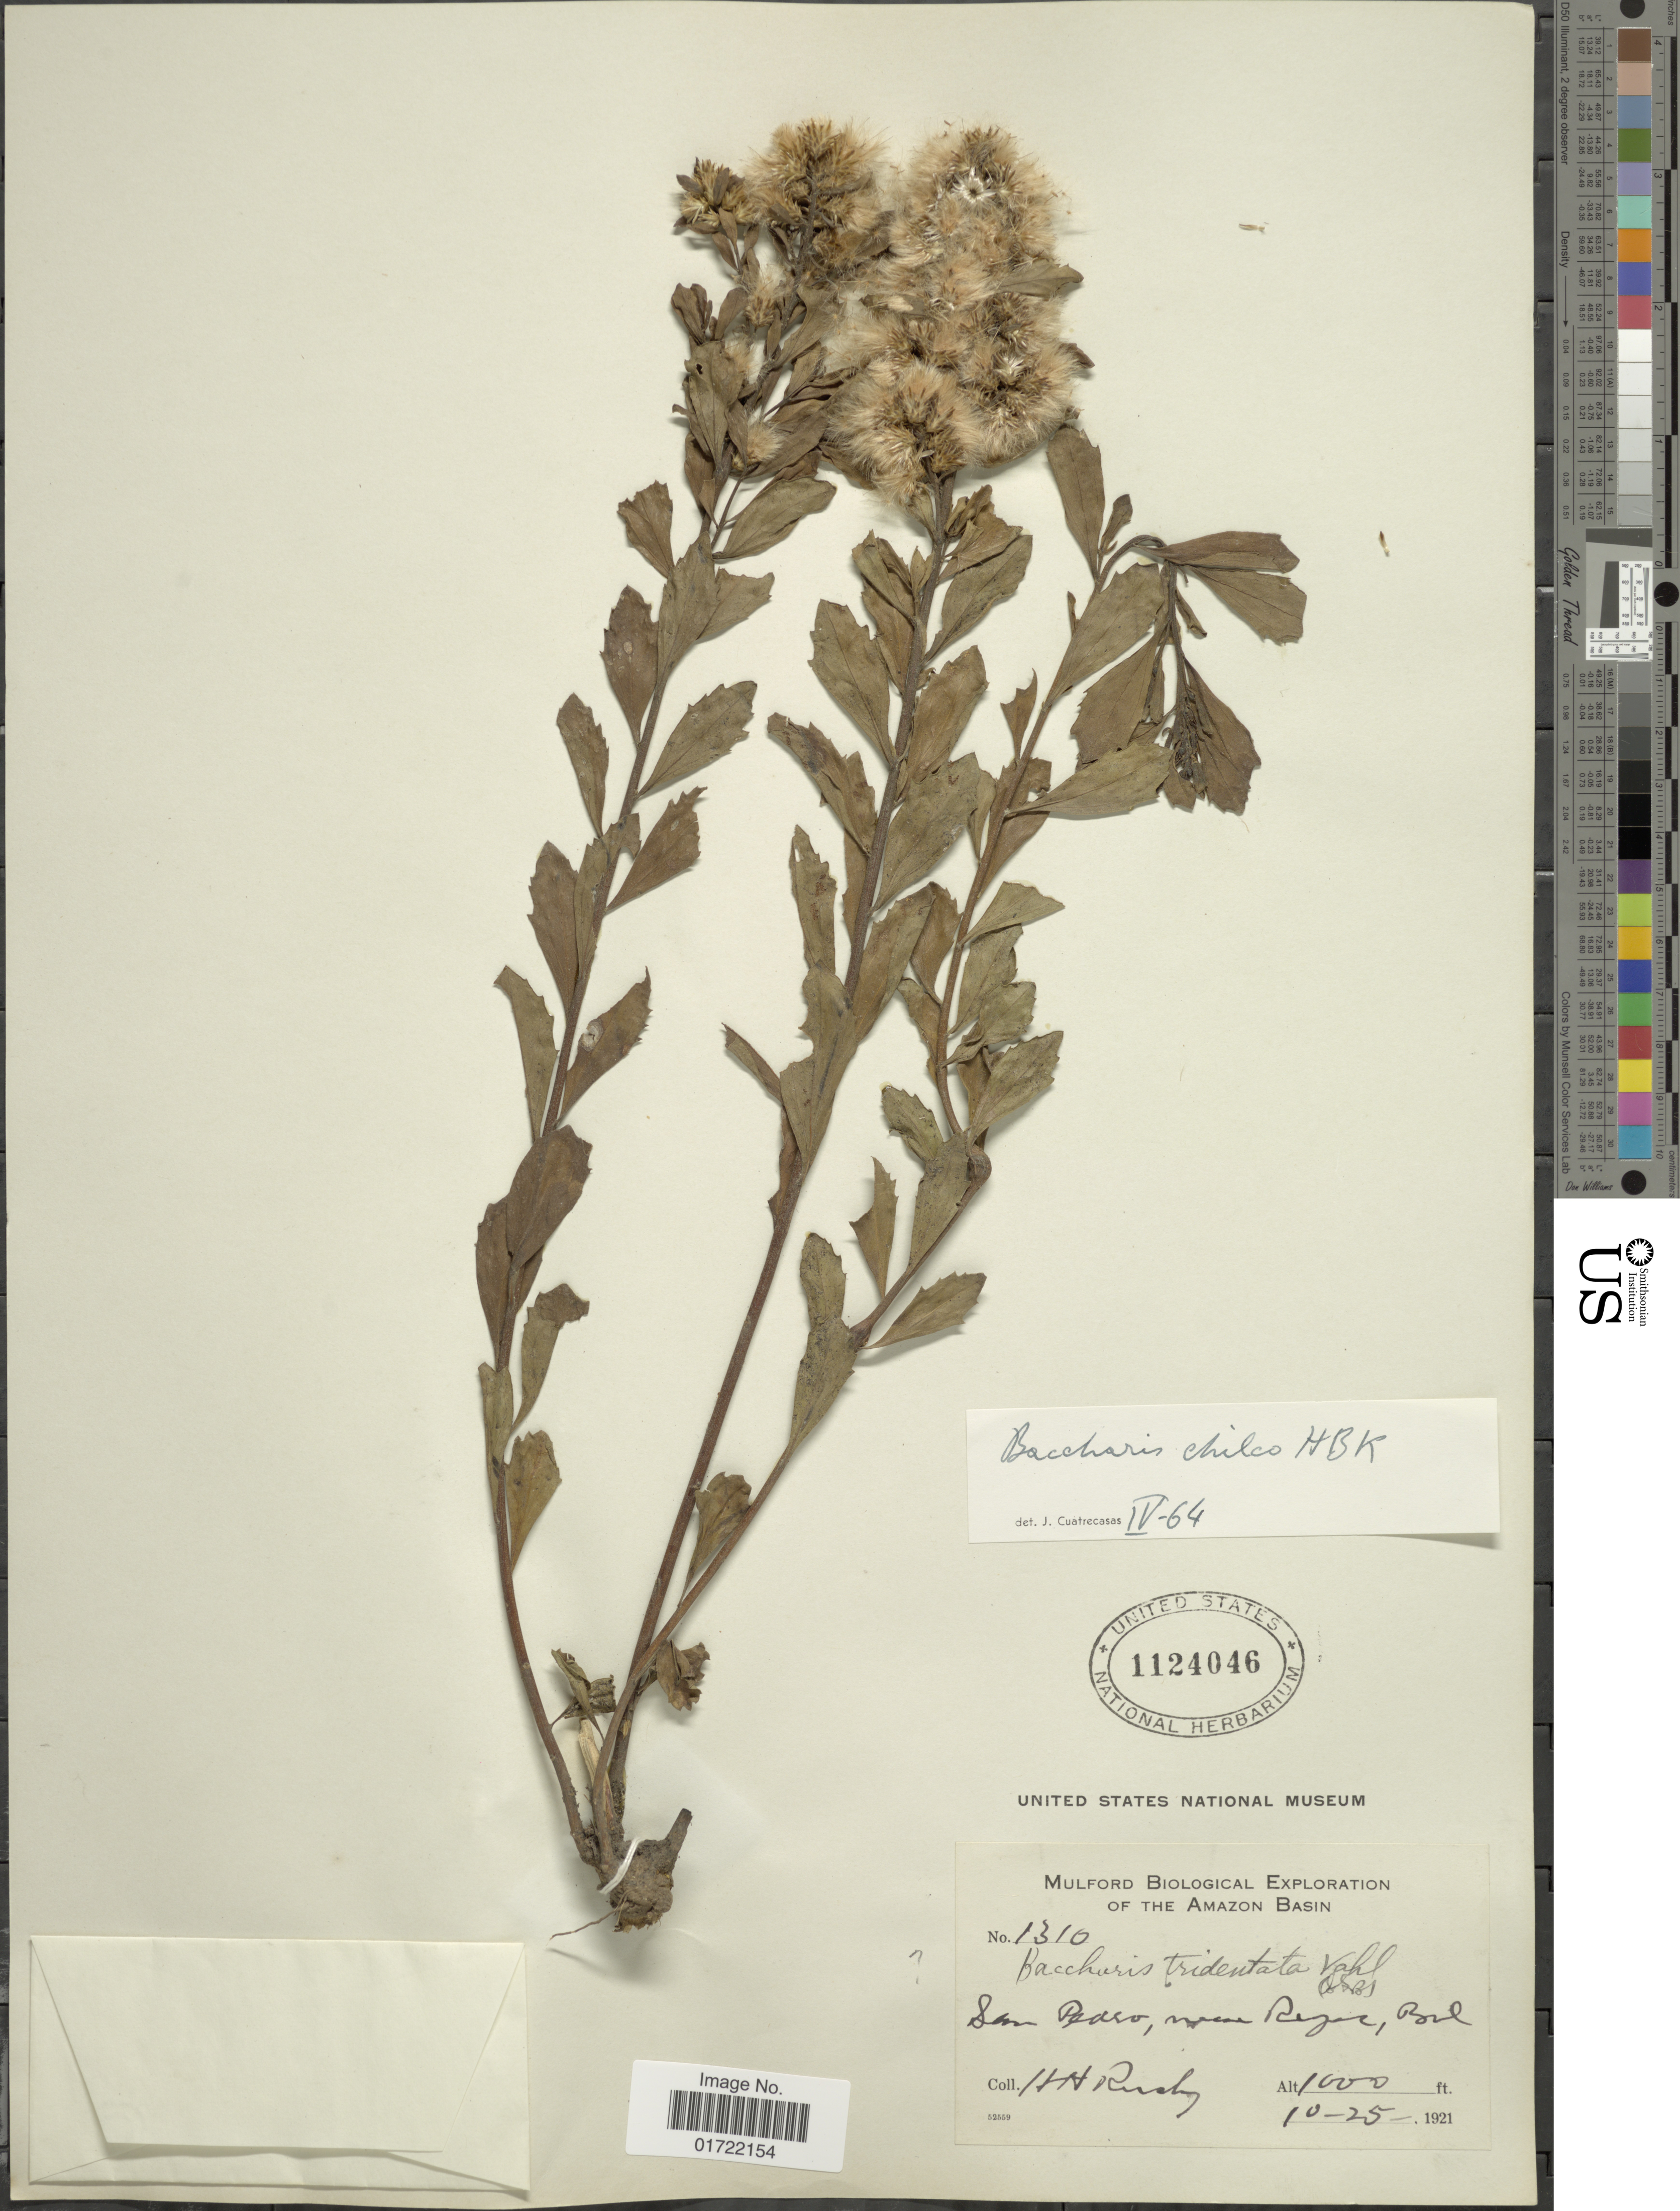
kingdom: Plantae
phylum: Tracheophyta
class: Magnoliopsida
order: Asterales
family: Asteraceae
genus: Baccharis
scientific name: Baccharis chilco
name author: Kunth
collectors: H. H. Rusby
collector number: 1310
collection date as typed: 10-25-1921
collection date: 1921-10-25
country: Bolivia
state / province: Beni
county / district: José Ballivián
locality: San Pedro near Reyes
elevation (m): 305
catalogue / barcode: US 1124046